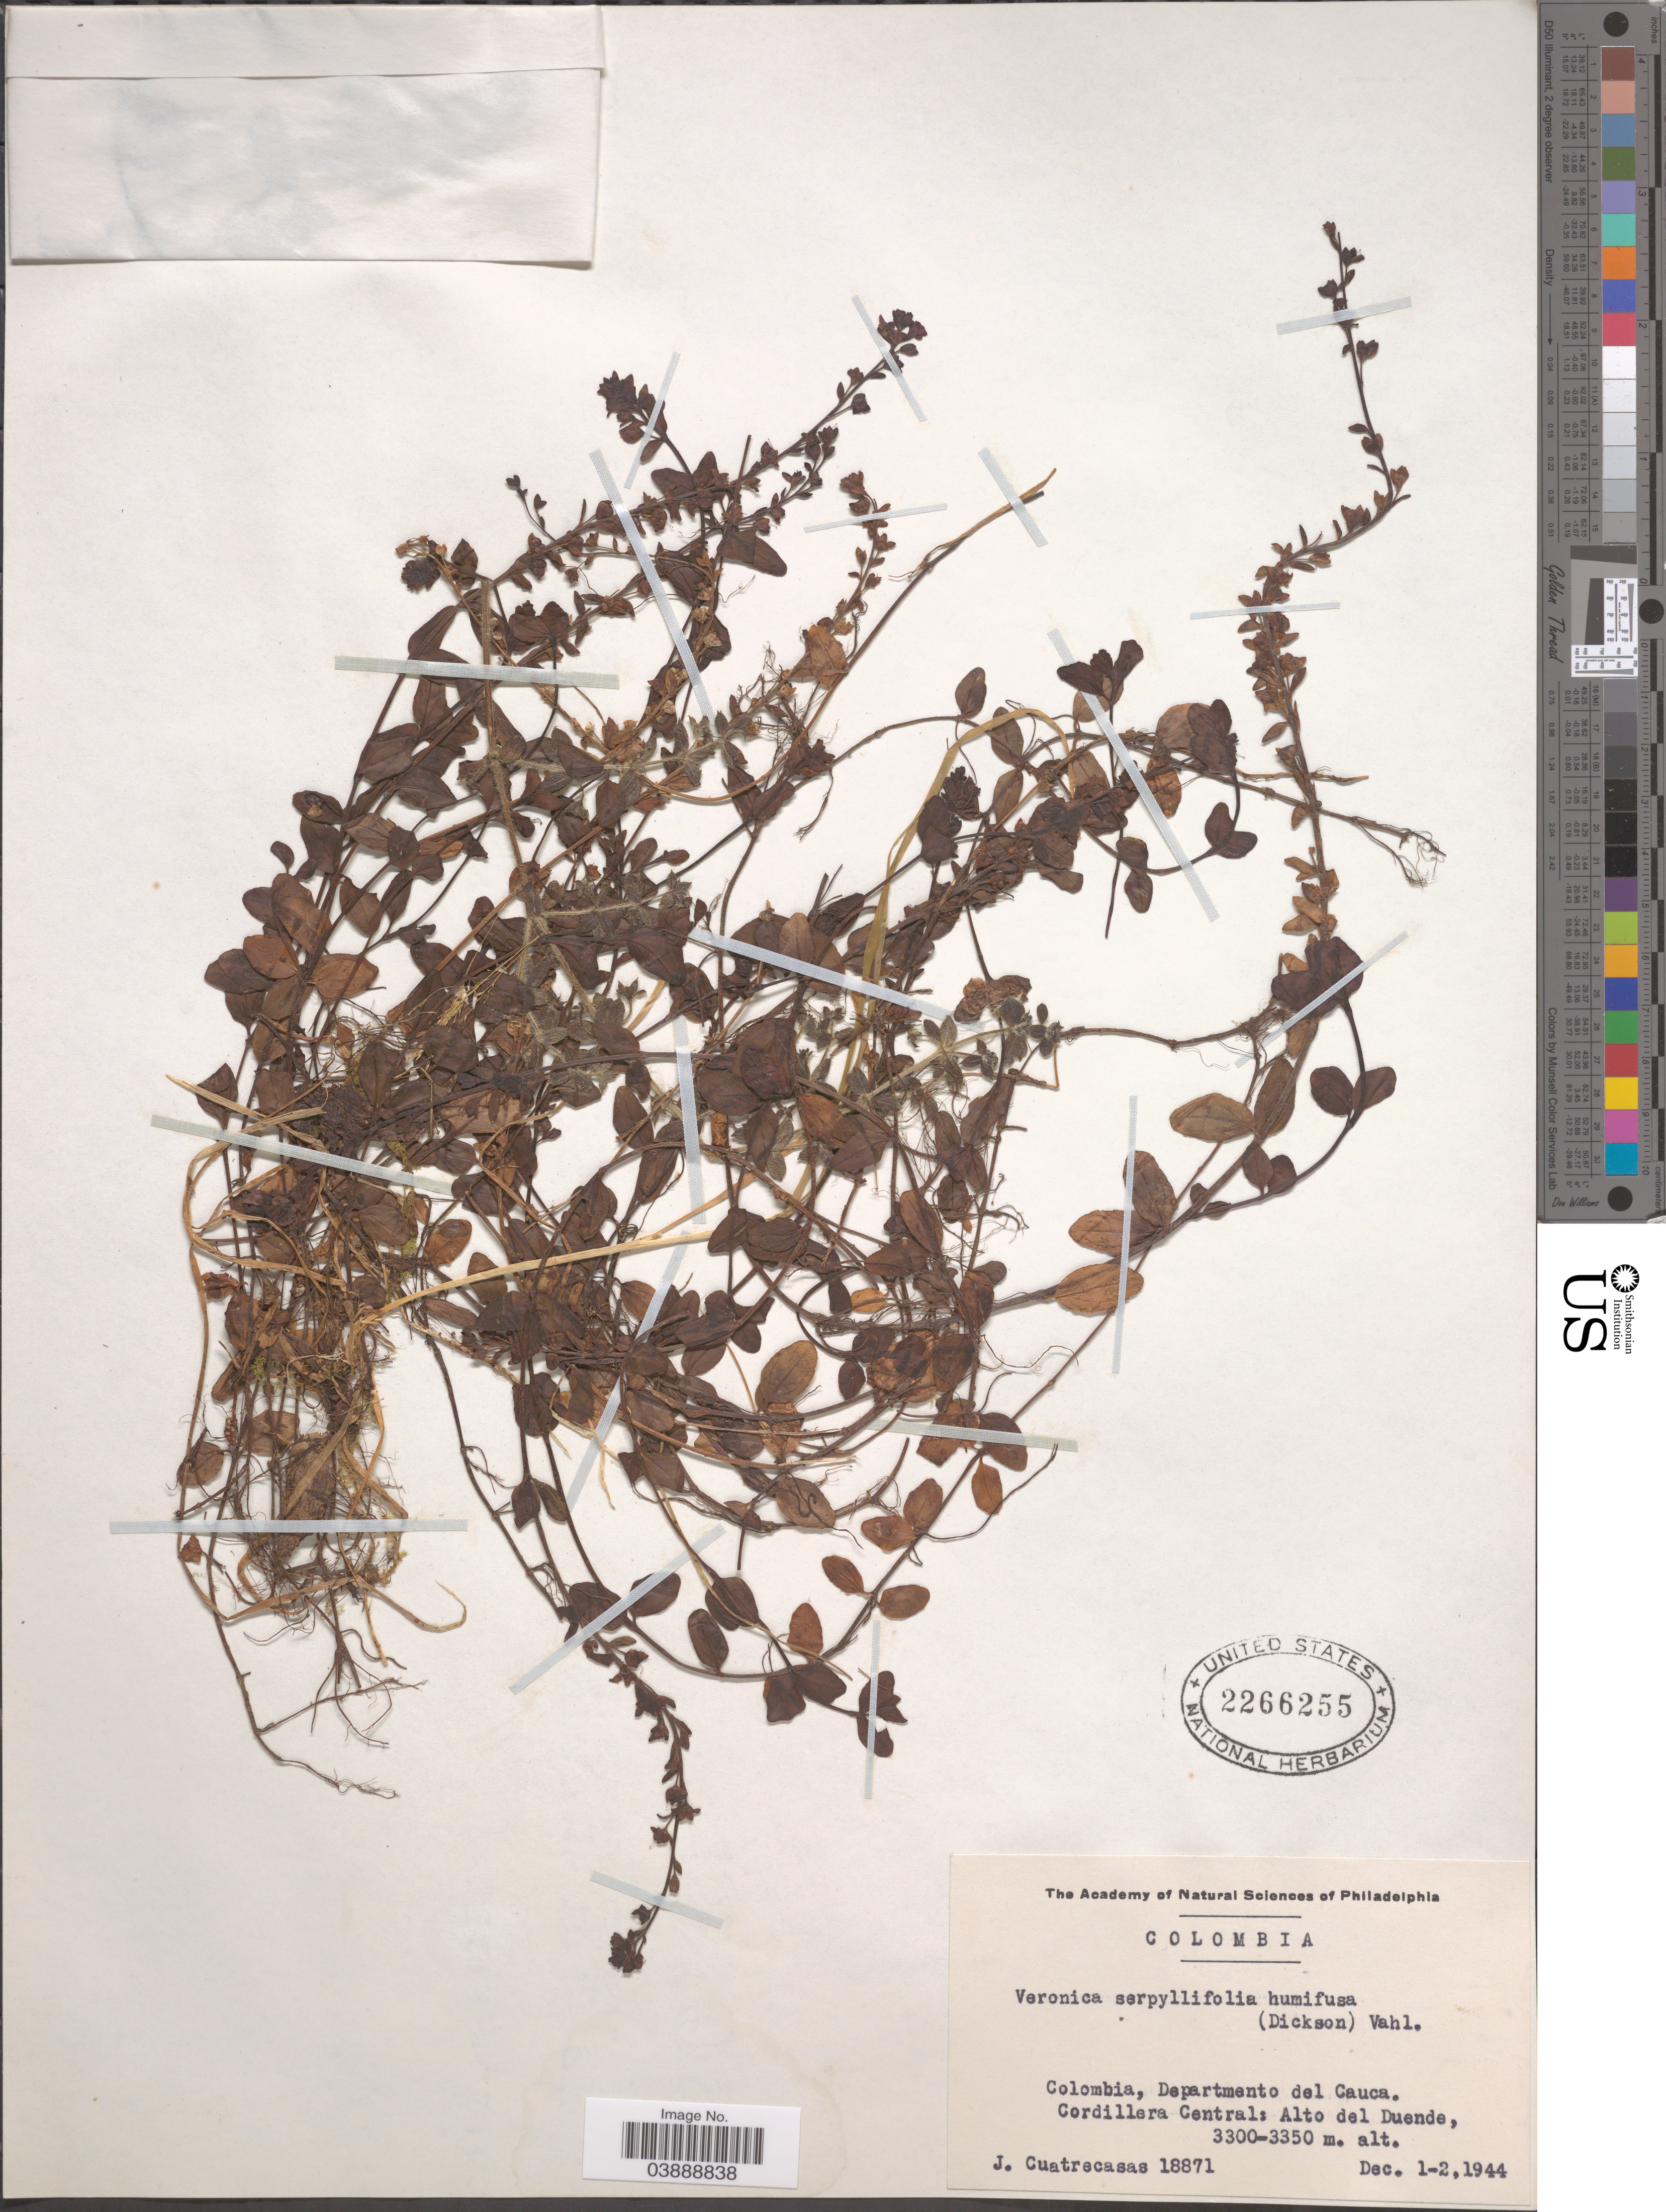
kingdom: Plantae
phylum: Tracheophyta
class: Magnoliopsida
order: Lamiales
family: Plantaginaceae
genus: Veronica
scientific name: Veronica serpyllifolia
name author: L.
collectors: J. Cuatrecasas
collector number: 18871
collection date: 1944-12-01/1944-12-02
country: Colombia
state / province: Cauca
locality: Departamento del Cauca. Cordillera Central: Alto del Duende.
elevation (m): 3300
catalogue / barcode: US 2266255